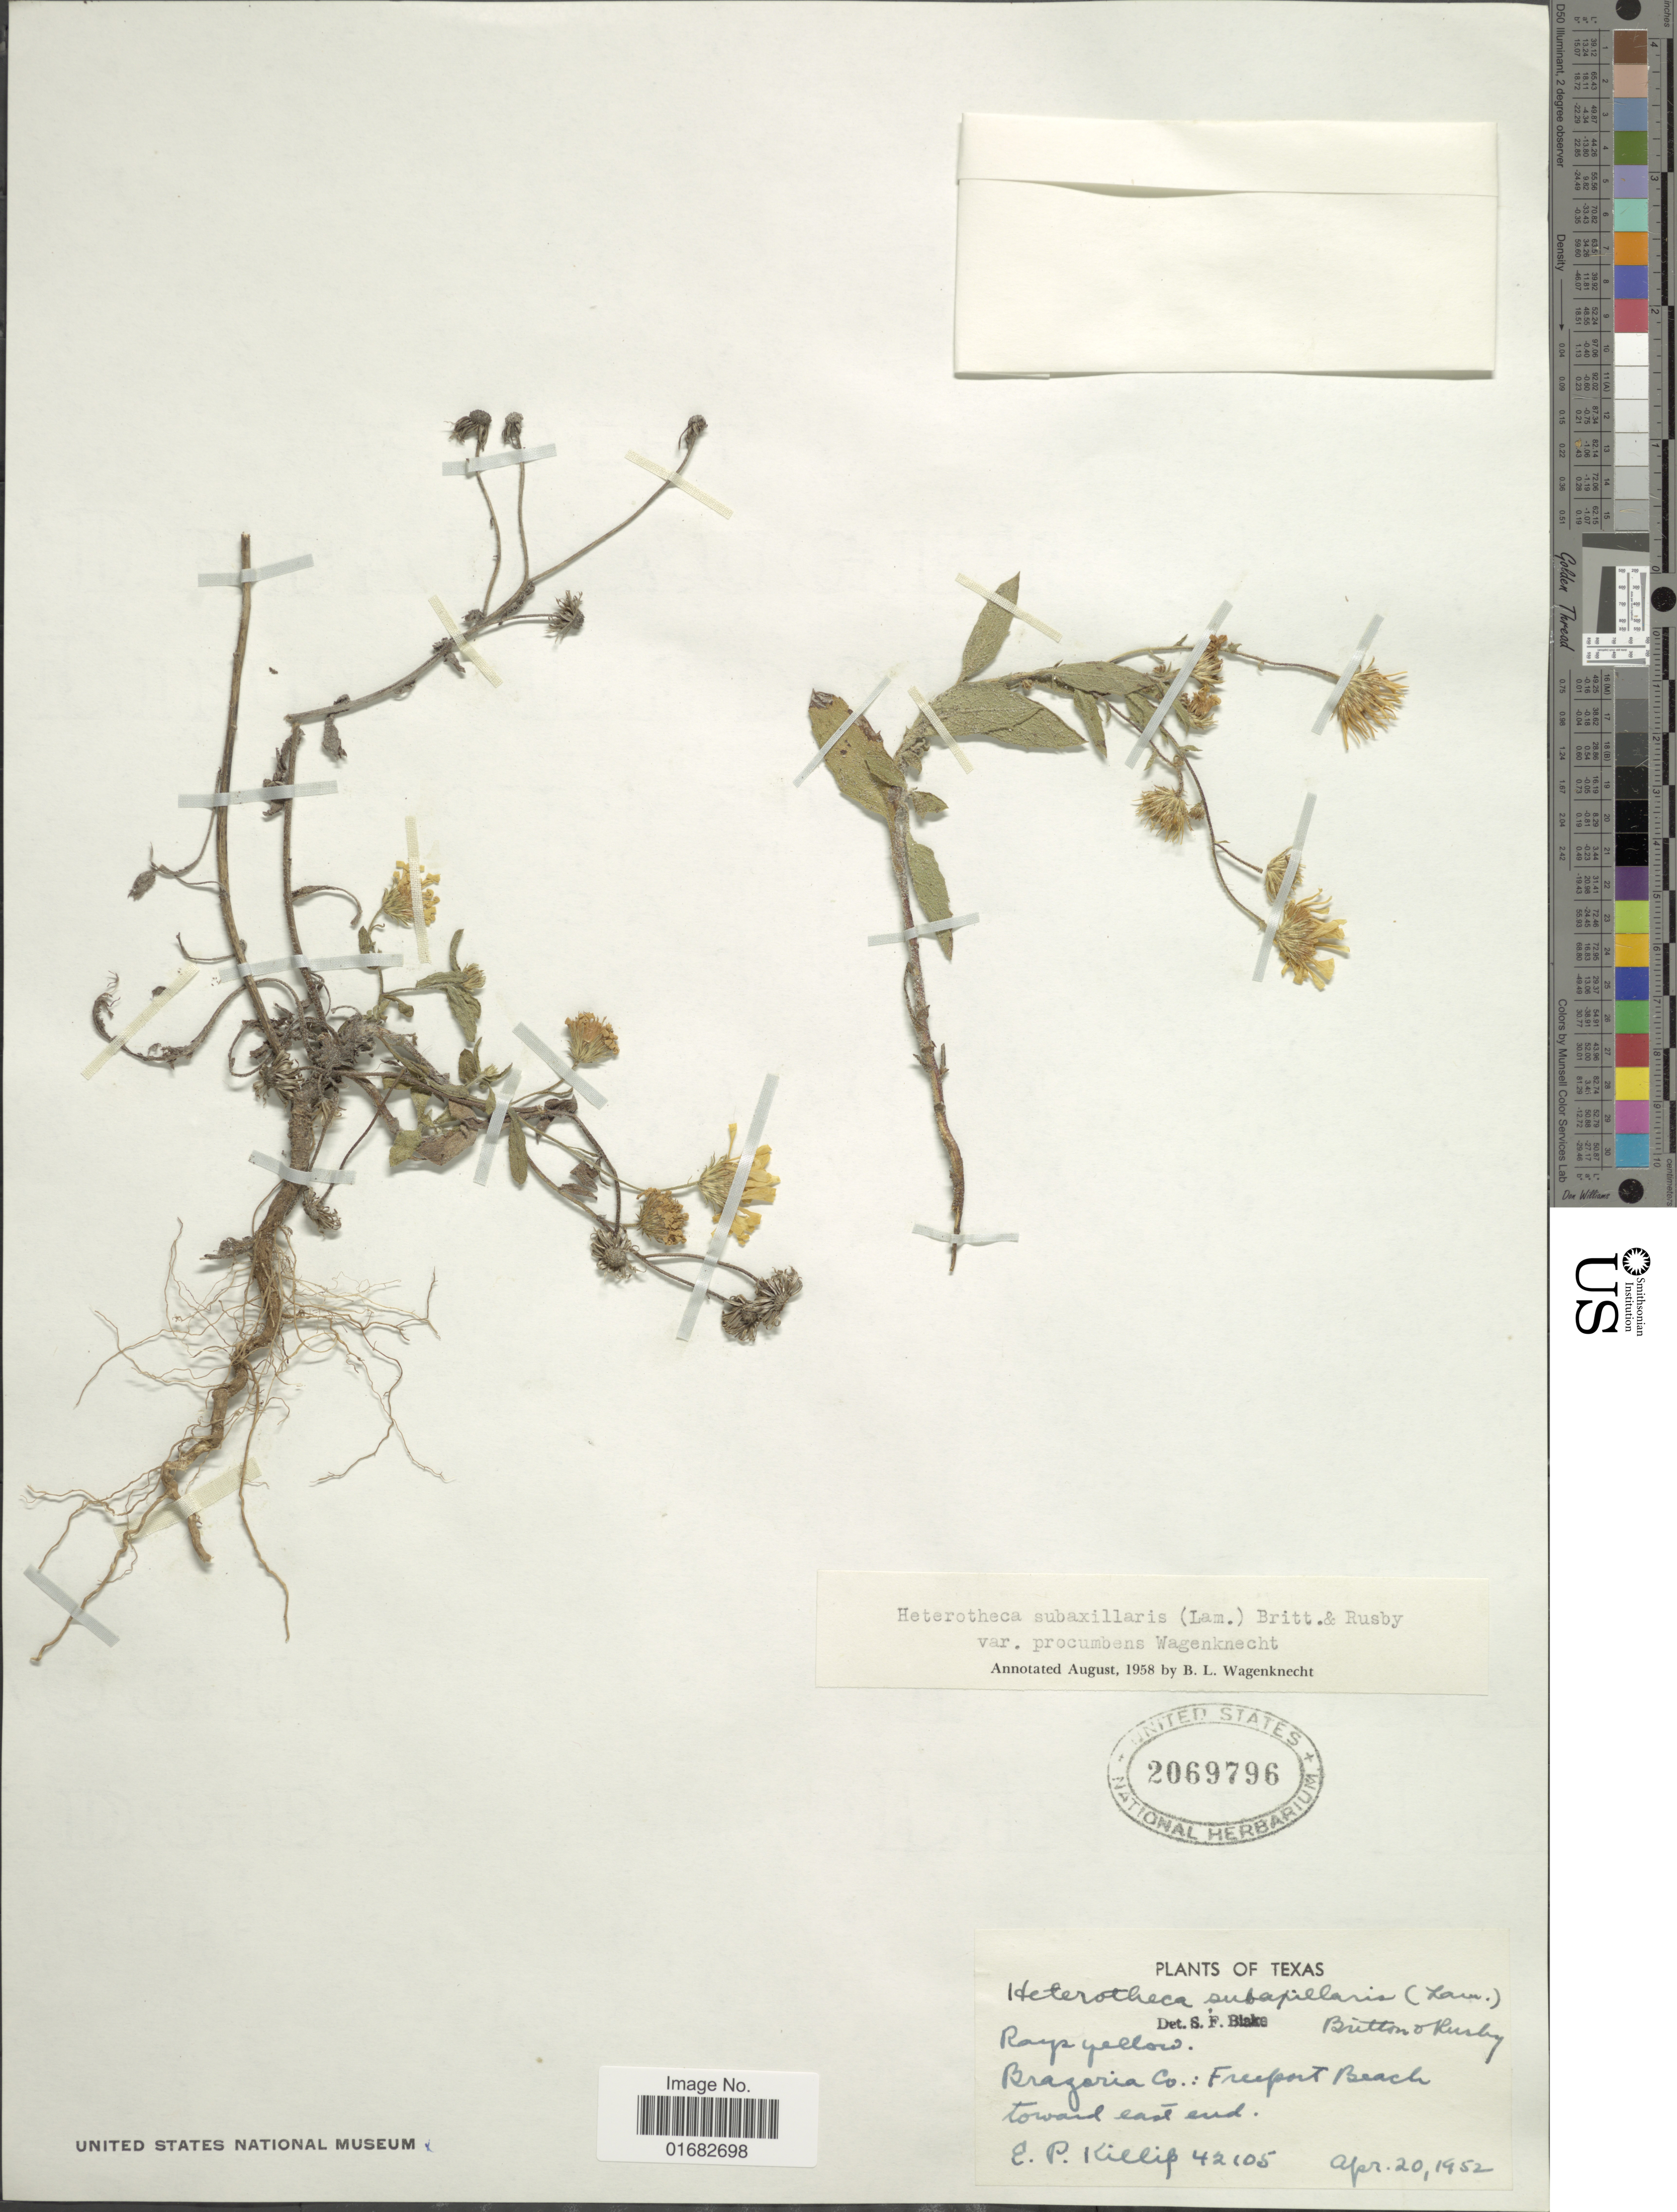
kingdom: Plantae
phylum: Tracheophyta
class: Magnoliopsida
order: Asterales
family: Asteraceae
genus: Heterotheca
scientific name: Heterotheca subaxillaris var. procumbens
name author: Wagenknecht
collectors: E. P. Killip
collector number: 42105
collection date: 1952-04-20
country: United States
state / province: Texas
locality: Bragaria Co.: Freeport Beach toward east end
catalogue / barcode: US 2069796